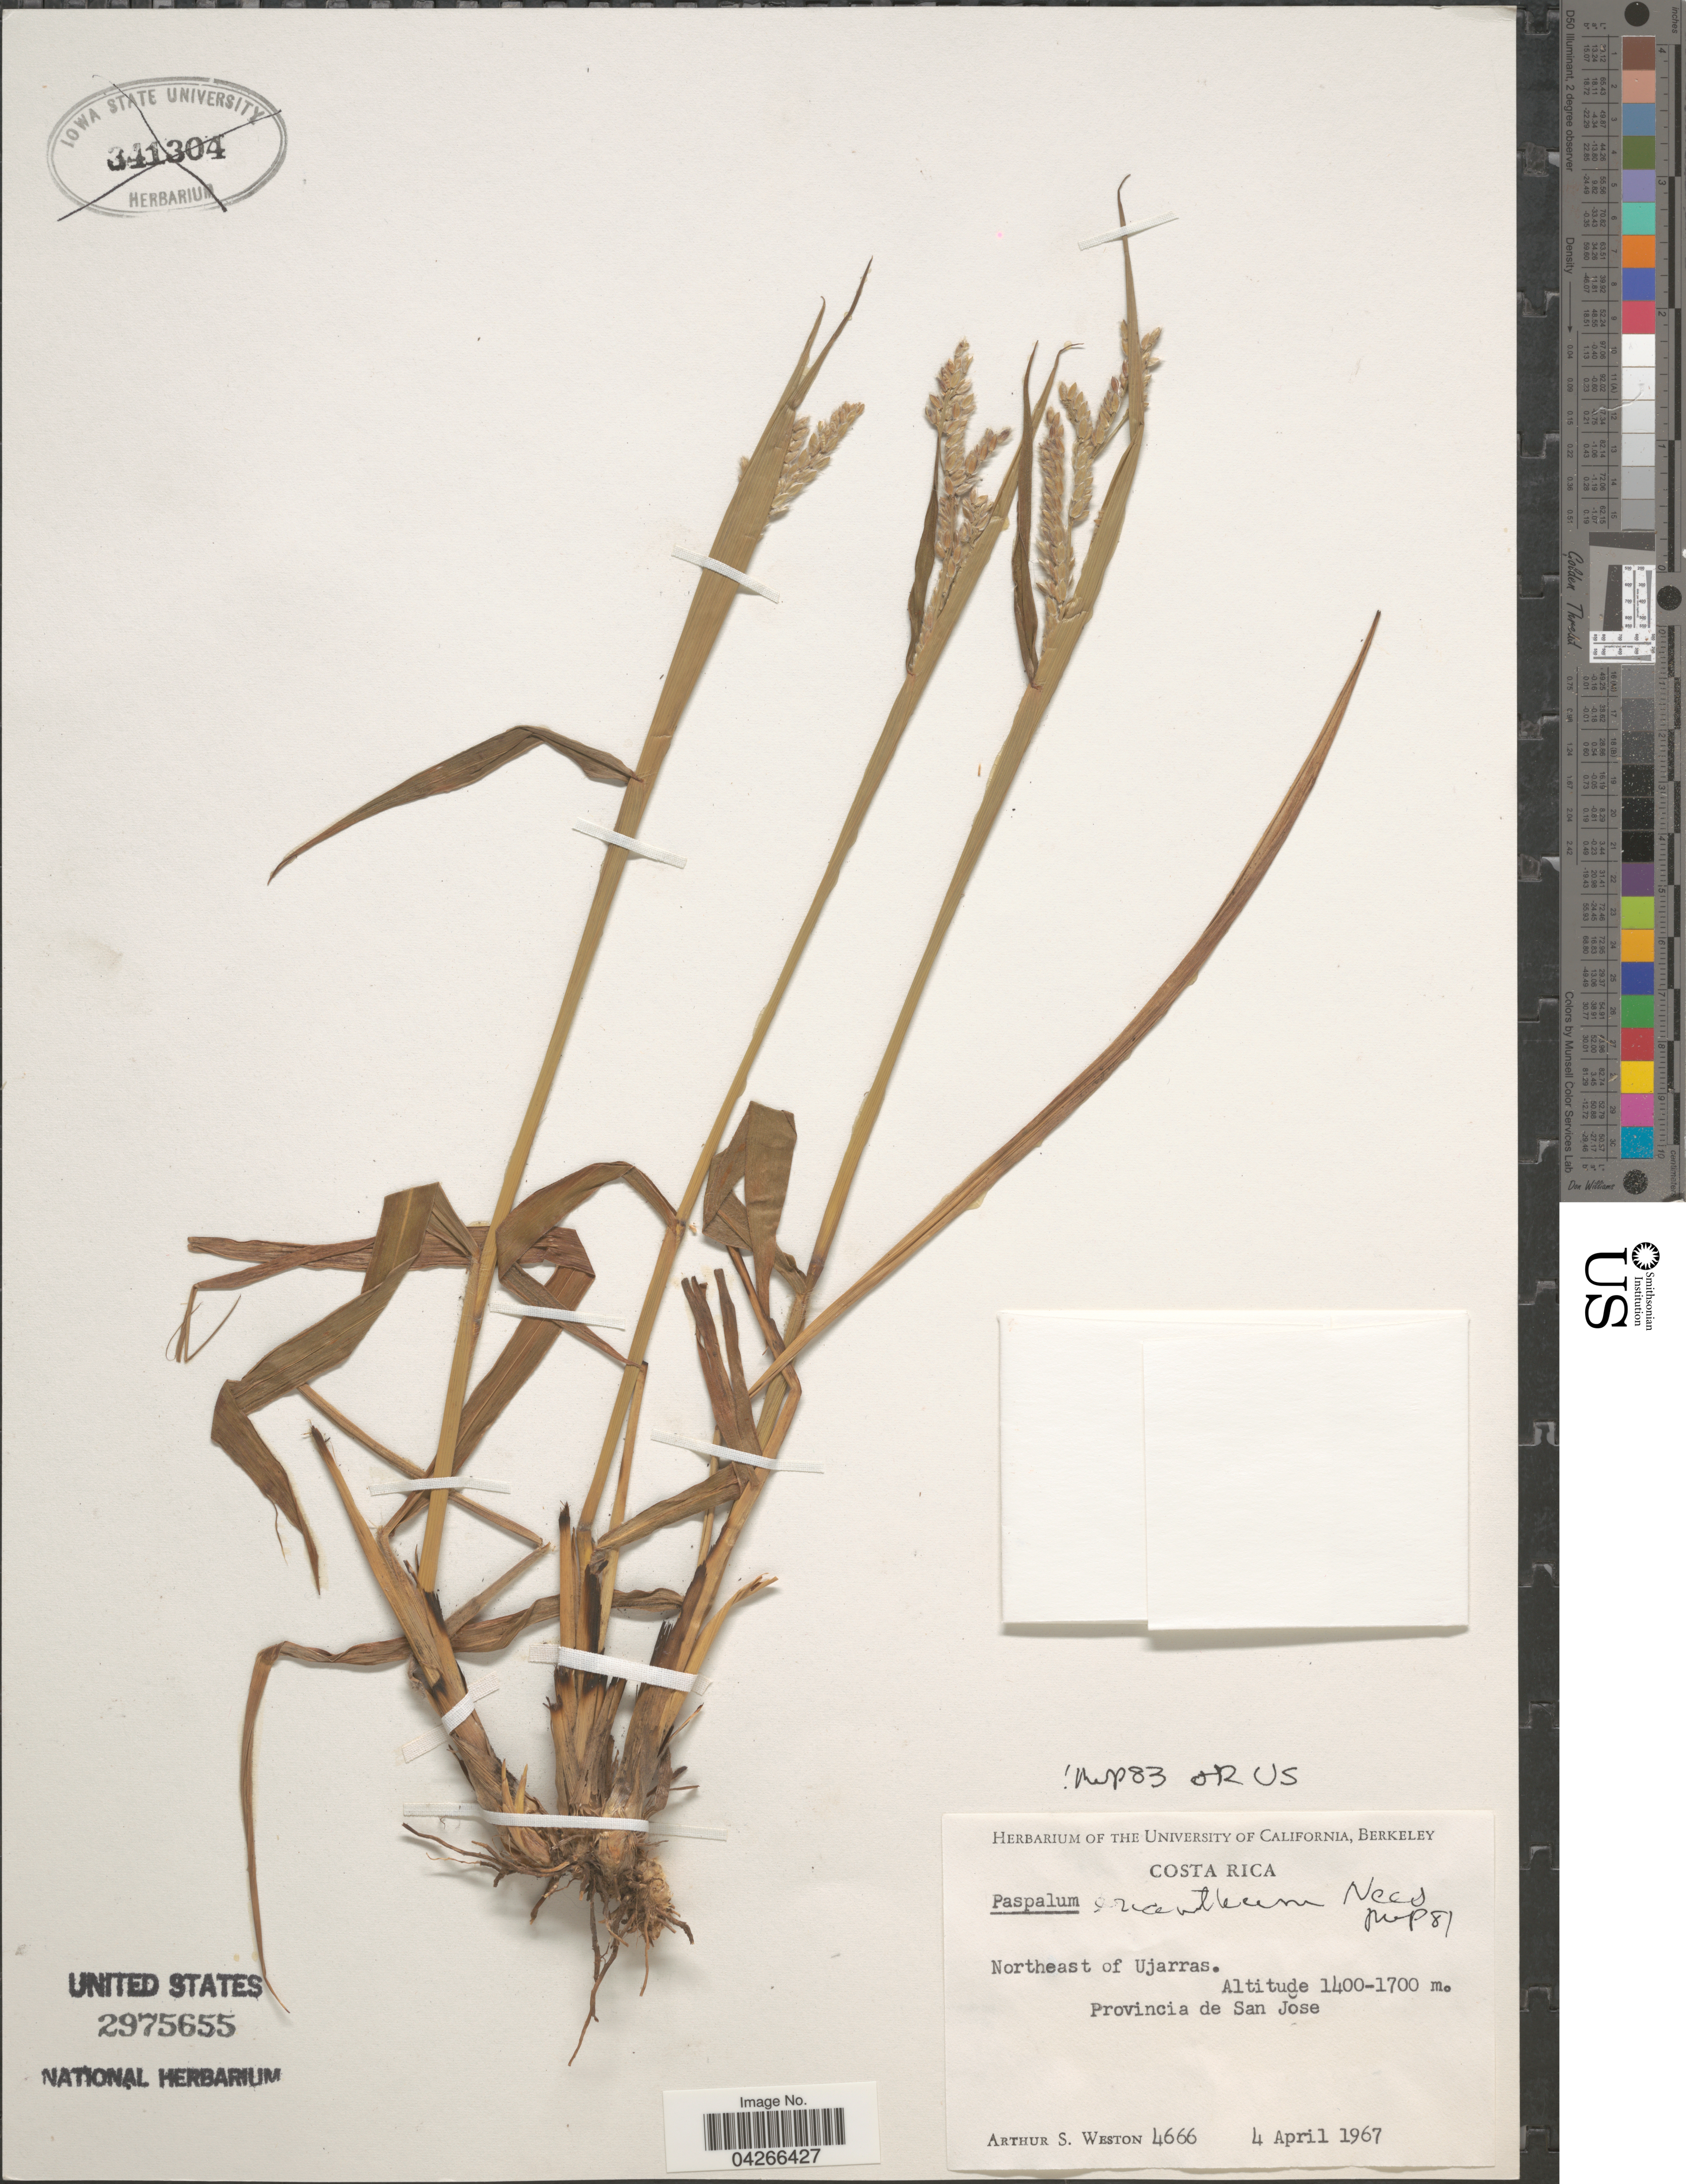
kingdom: Plantae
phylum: Tracheophyta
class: Liliopsida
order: Poales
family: Poaceae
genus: Paspalum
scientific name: Paspalum erianthum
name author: Nees ex Trin.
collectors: A. Weston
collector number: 4666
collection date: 1967-04-04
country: Costa Rica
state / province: San José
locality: Northeast of Ujarras.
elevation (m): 1400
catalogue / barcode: US 2975655